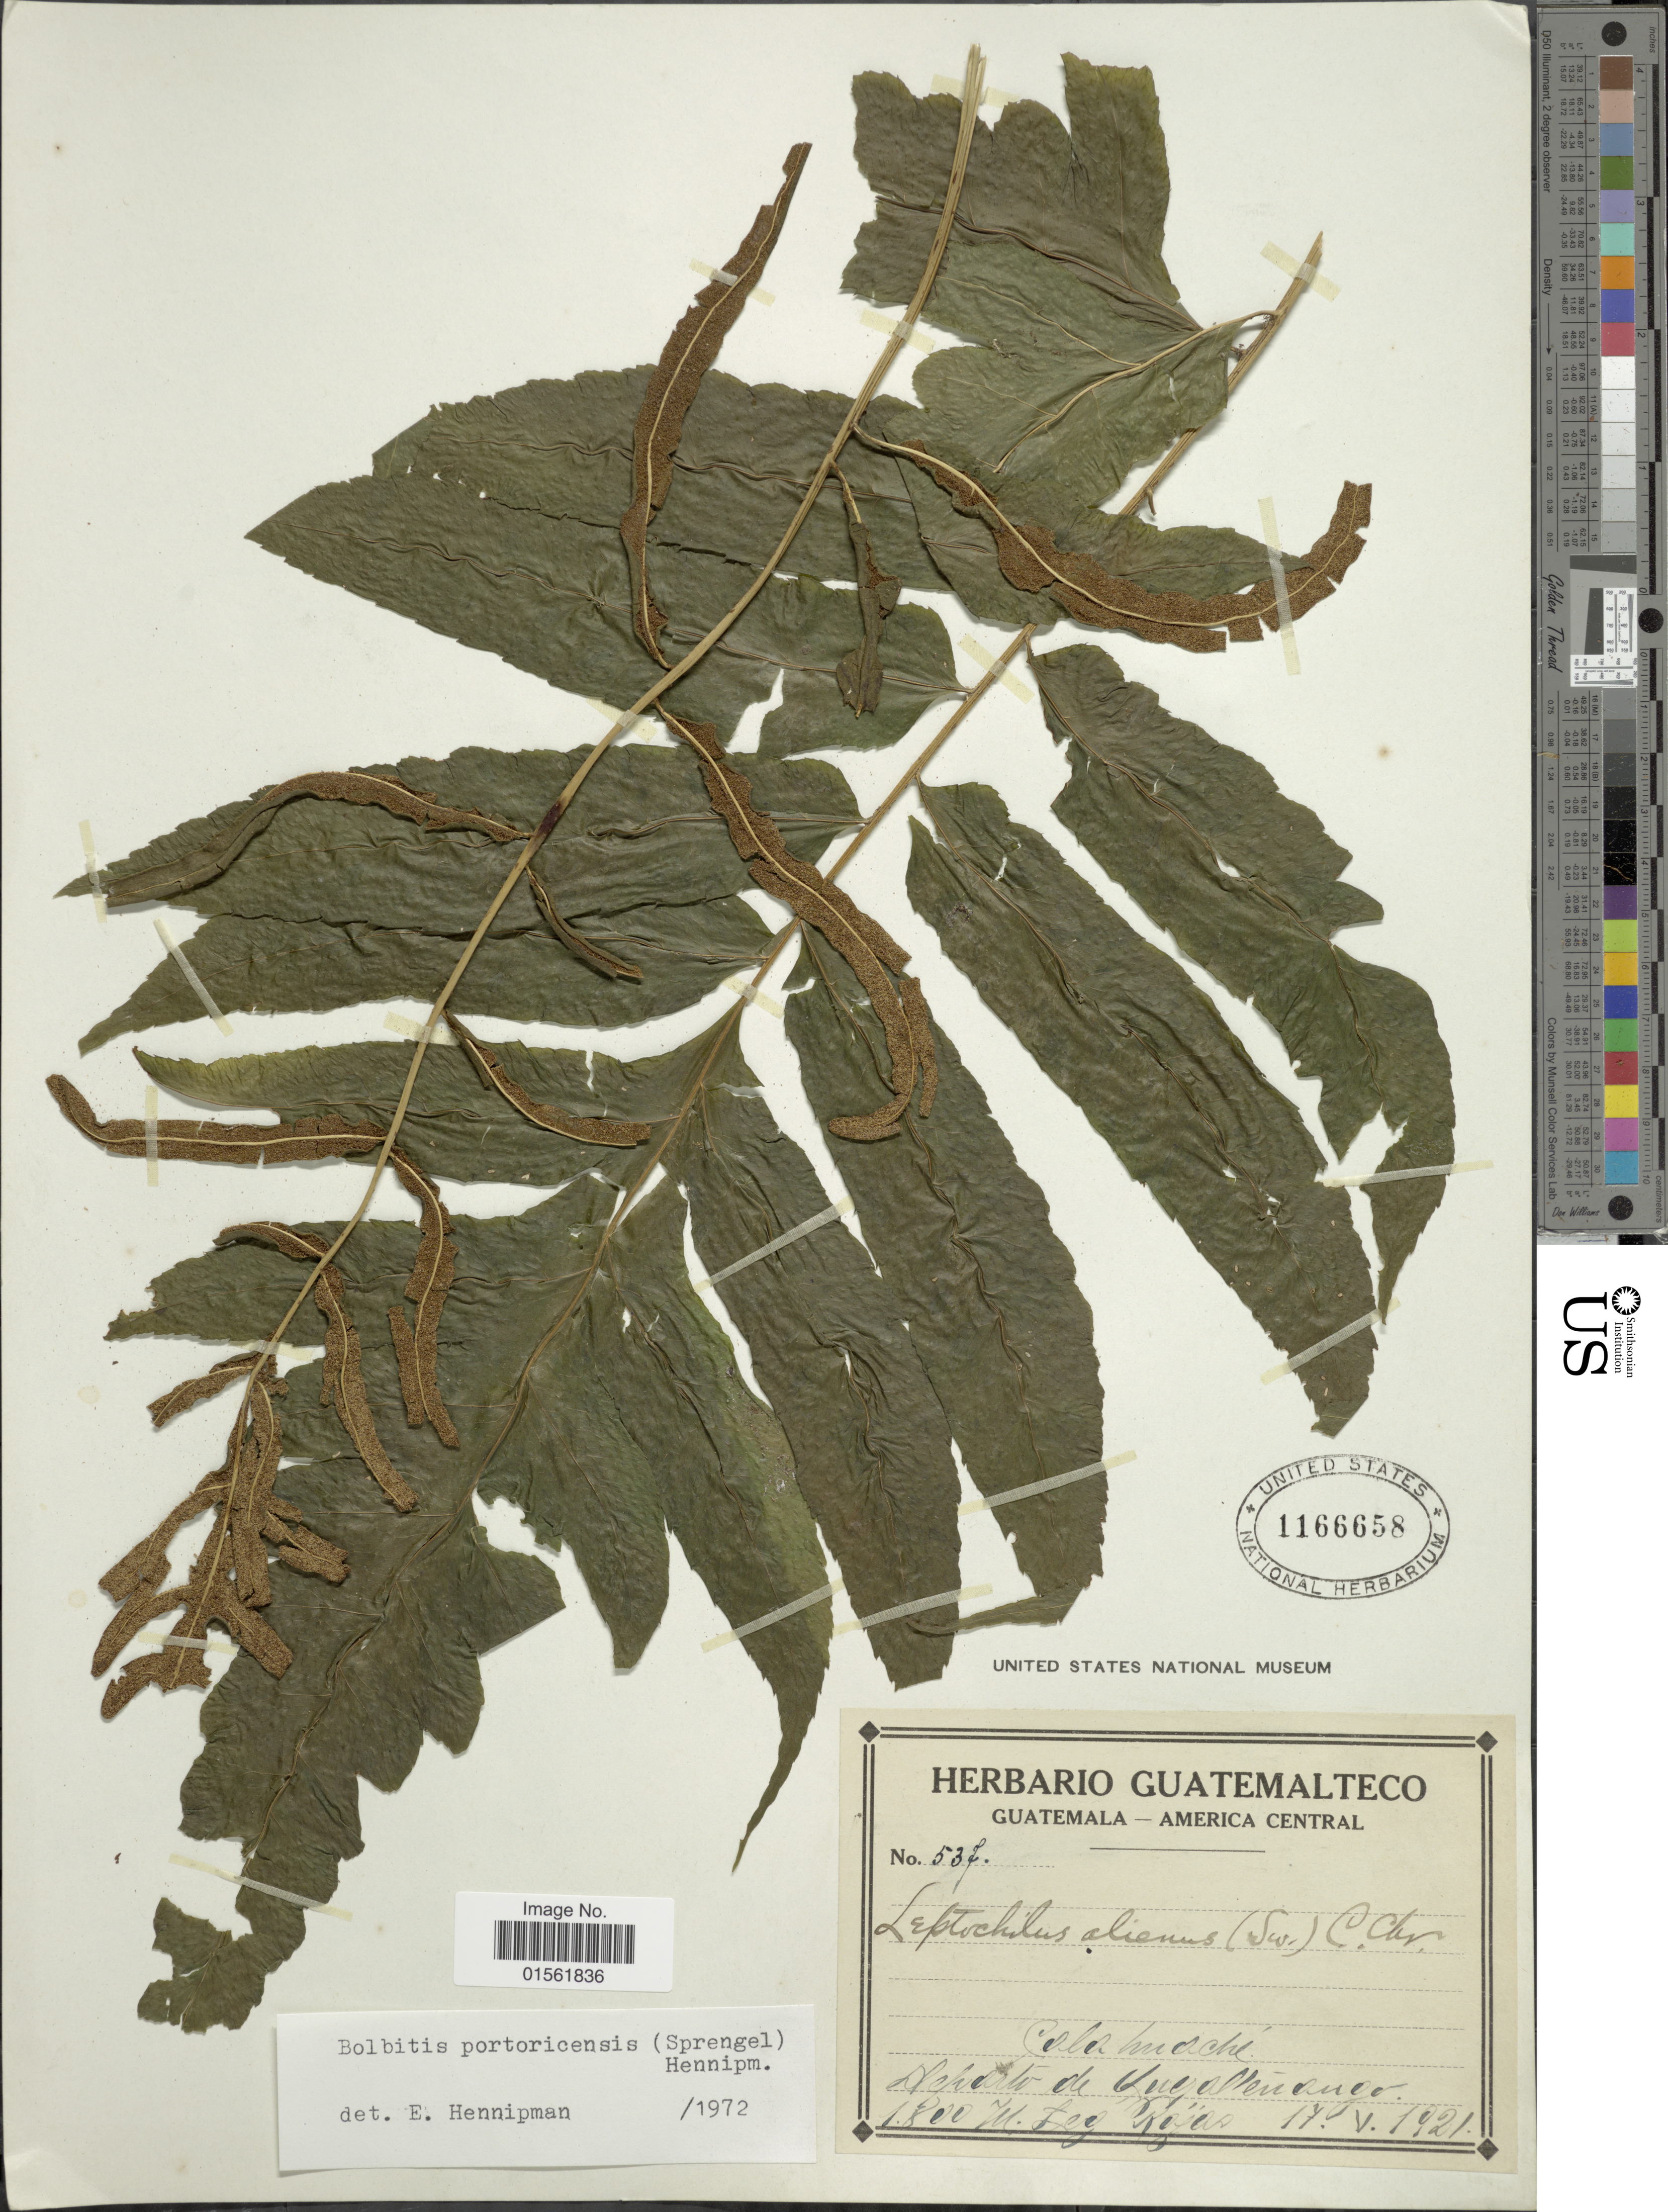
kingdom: Plantae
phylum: Tracheophyta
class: Polypodiopsida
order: Polypodiales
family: Dryopteridaceae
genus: Bolbitis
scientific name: Bolbitis portoricensis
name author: (Spreng.) Hennipman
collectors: Rojas, --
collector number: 537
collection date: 1921-05-17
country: Guatemala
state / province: Quetzaltenango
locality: Calahuaché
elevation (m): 1800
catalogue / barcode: US 1166658